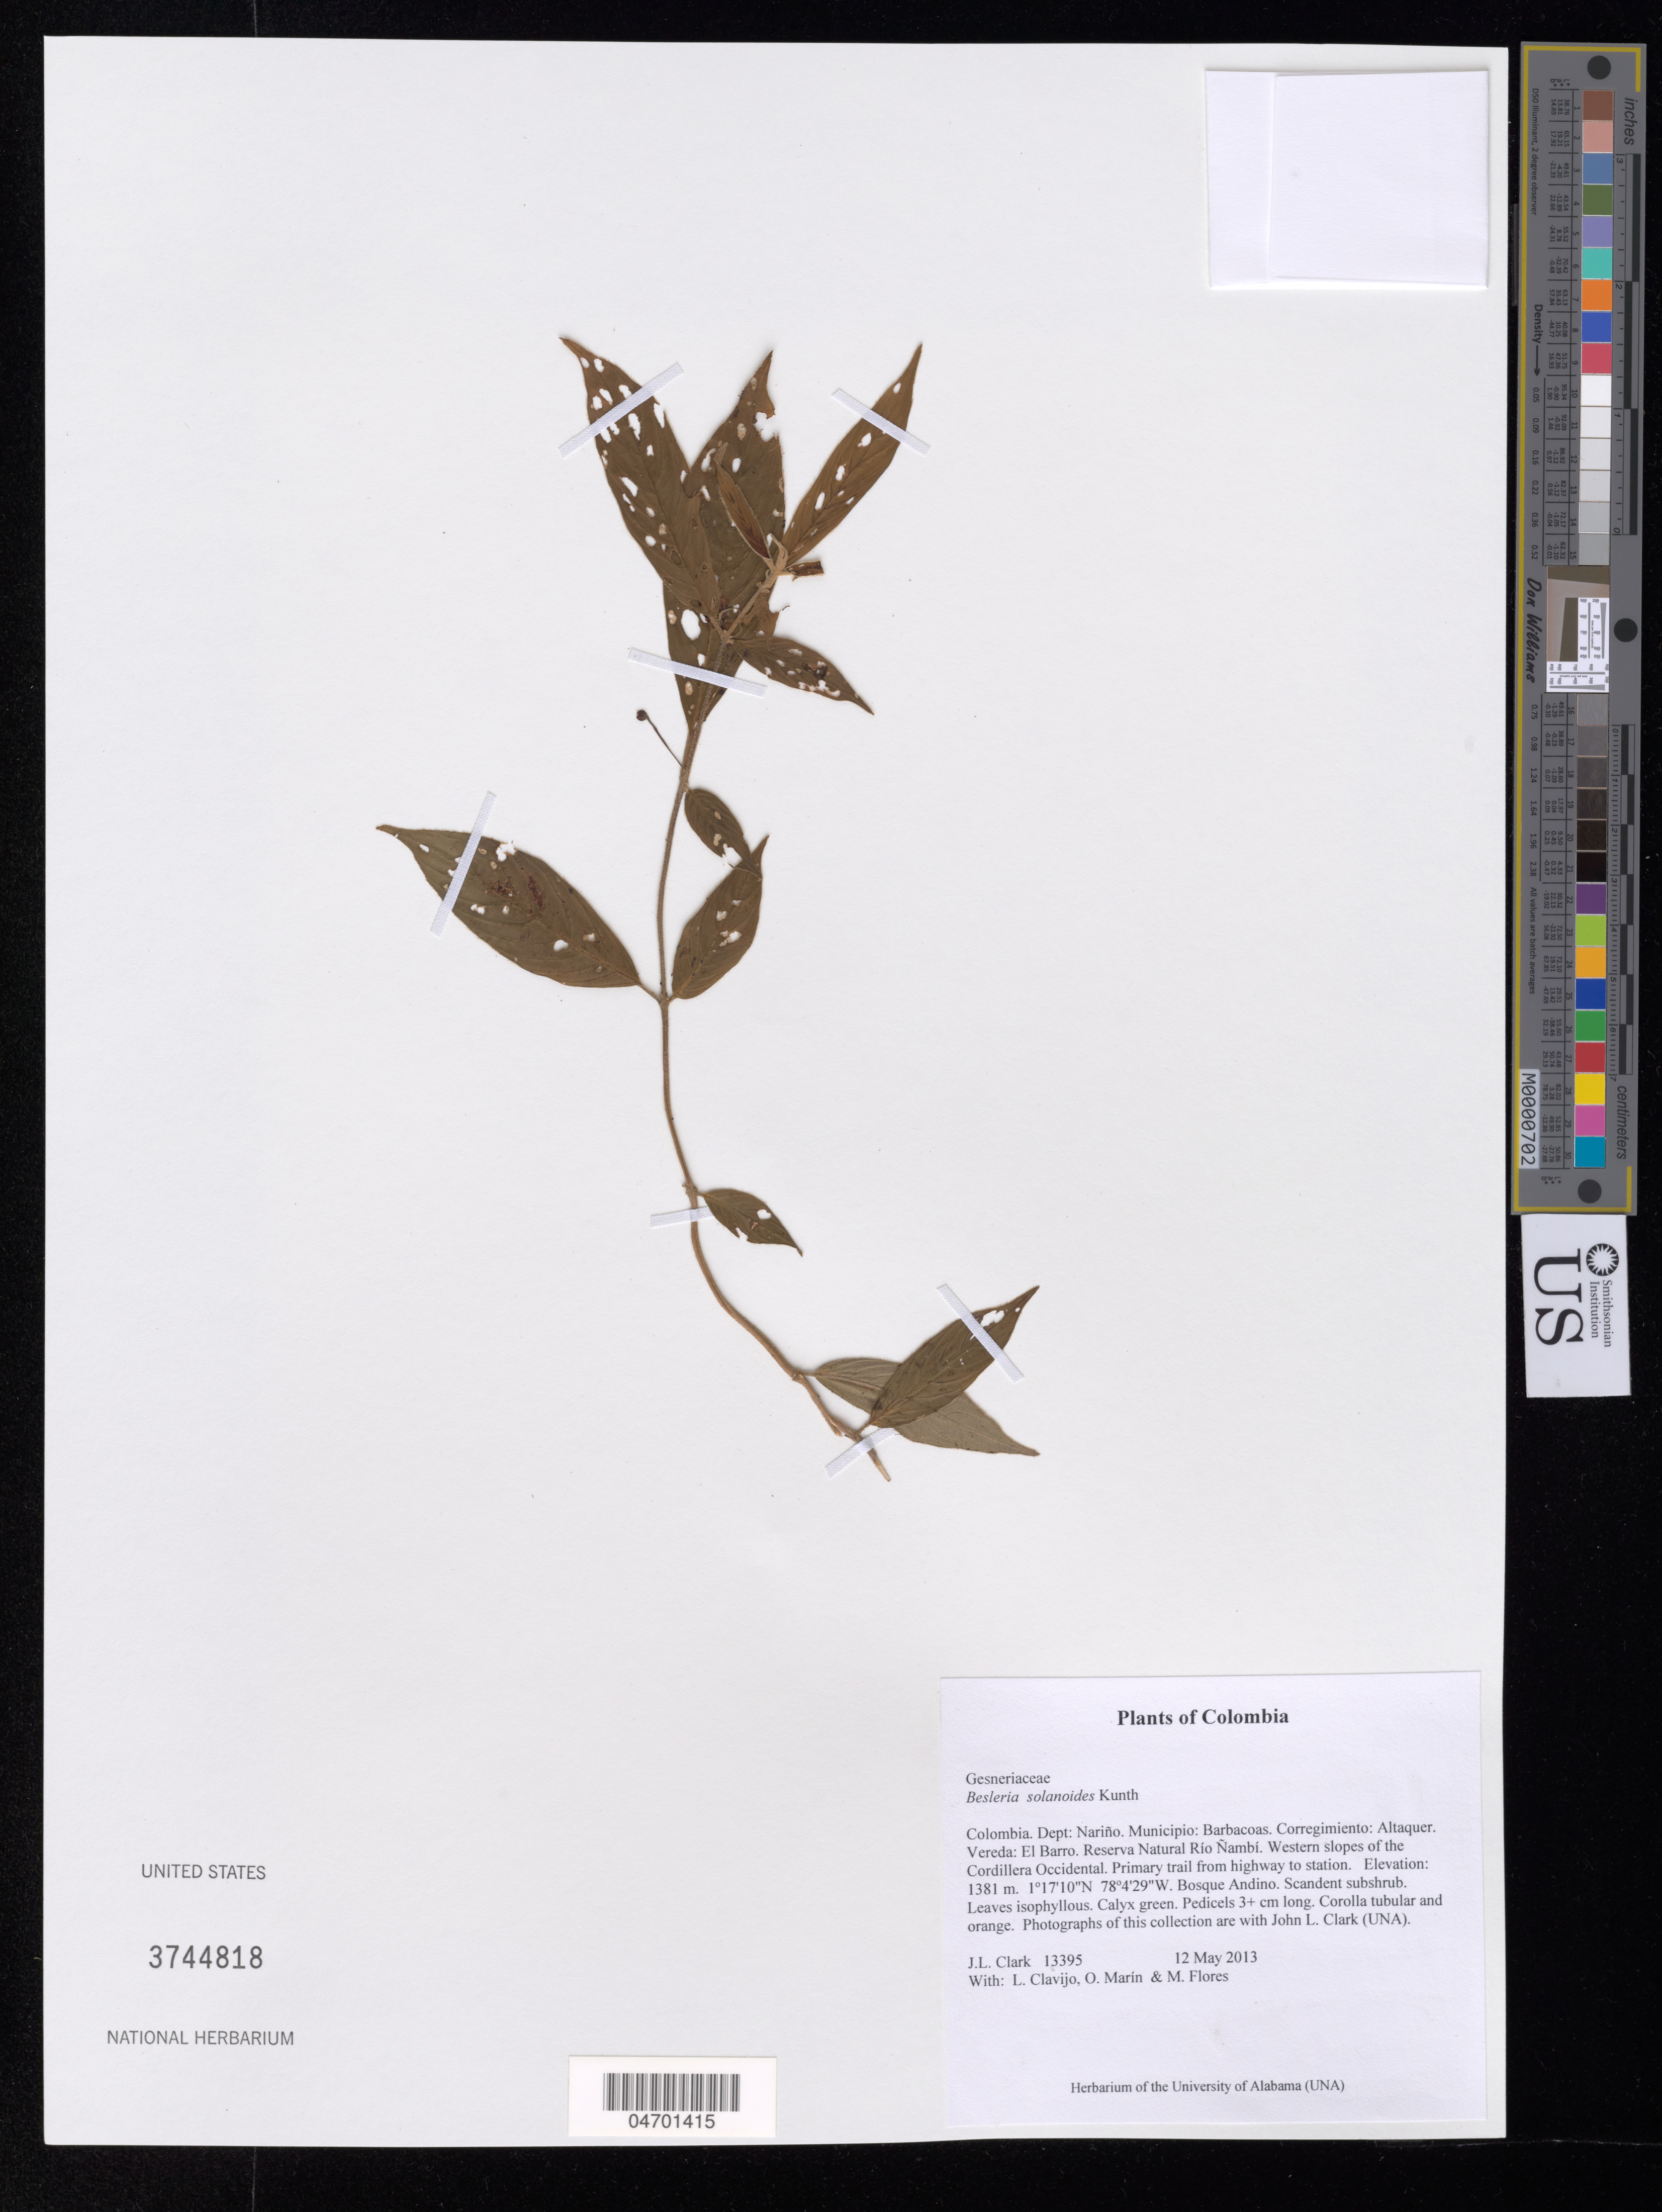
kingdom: Plantae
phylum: Tracheophyta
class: Magnoliopsida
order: Lamiales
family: Gesneriaceae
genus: Besleria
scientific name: Besleria solanoides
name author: Kunth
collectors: J. L. Clark, L. Clavijo, J. Howieson & M. Flores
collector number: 13395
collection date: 2013-05-12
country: Colombia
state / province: Nariño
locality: Dept: Nariño. Municipio: Barbacoas. Corregimiento: Altaquer. Vereda: El Barro: Reserva Natural Río Ñambí. Western slopes of the Cordillera Occidental. Primary tail from highway to station.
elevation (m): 1381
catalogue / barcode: US 3744818